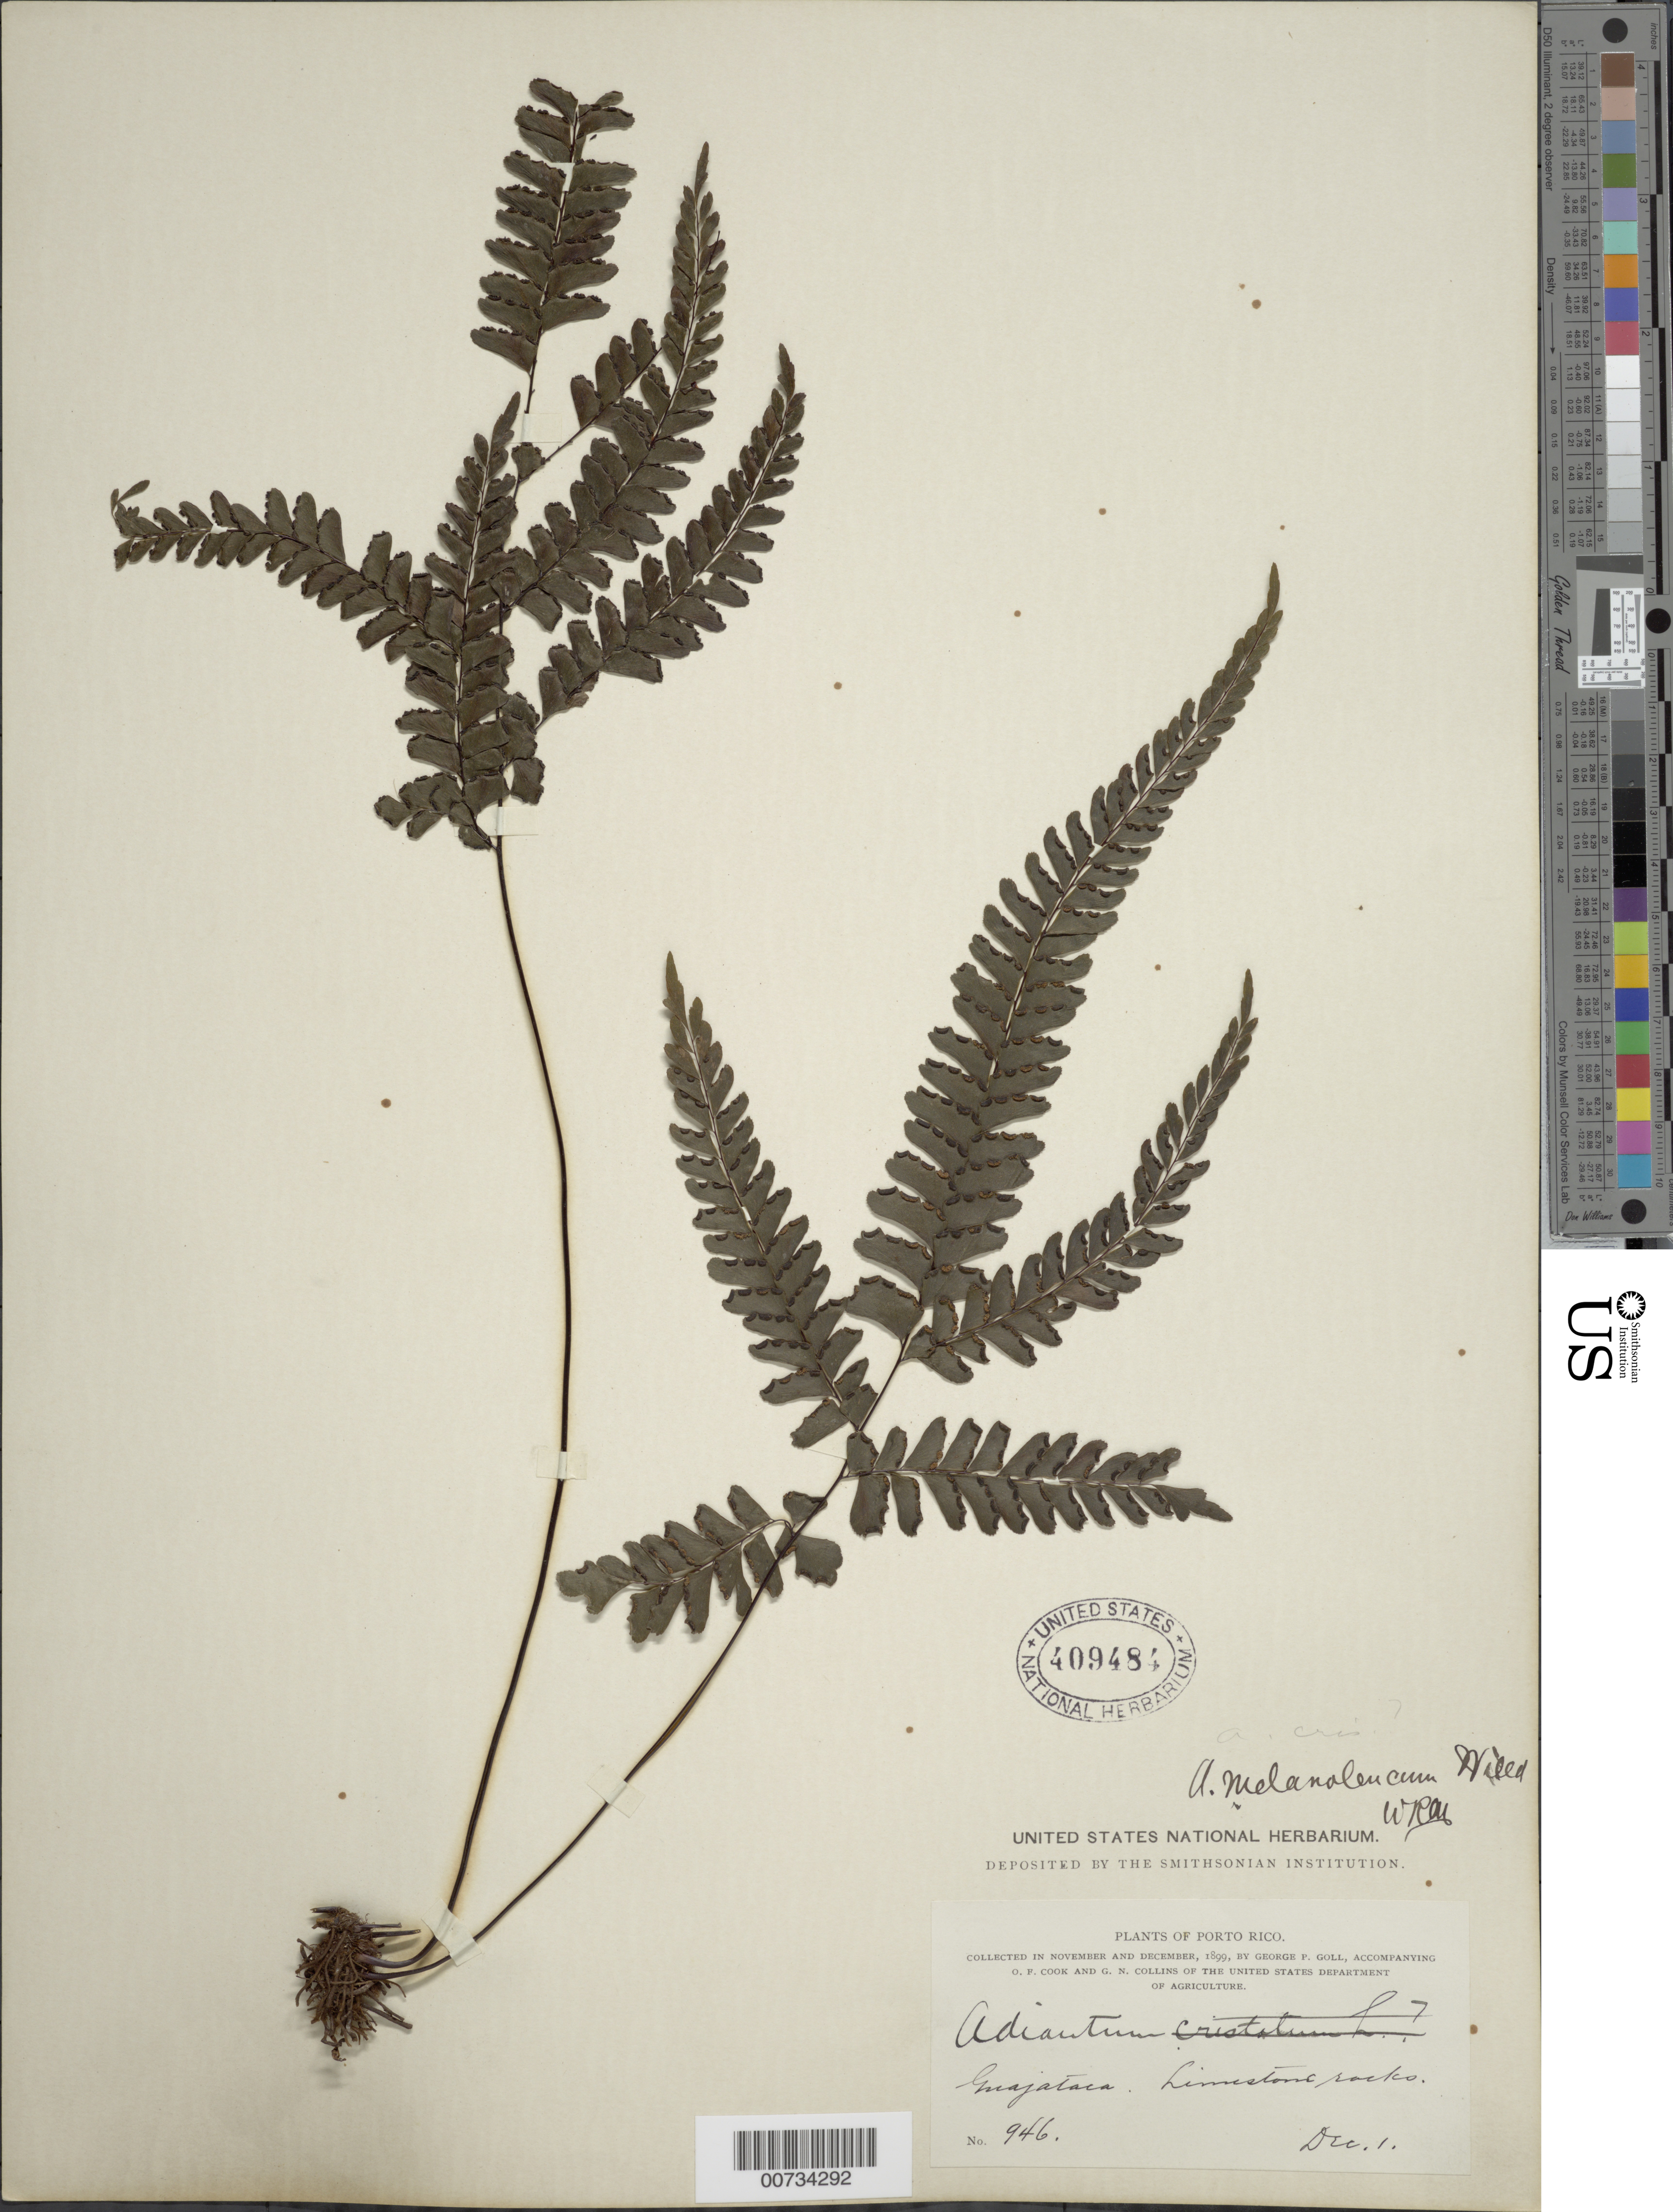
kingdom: Plantae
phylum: Tracheophyta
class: Polypodiopsida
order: Polypodiales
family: Pteridaceae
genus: Adiantum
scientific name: Adiantum melanoleucum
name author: Willd.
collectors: G. Goll, O. F. Cook & G. N. Collins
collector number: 946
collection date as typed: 01 Dec 1899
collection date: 1899-12-01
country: Puerto Rico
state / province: Quebradillas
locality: Guajataca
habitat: Limestone rocks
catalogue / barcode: US 409484